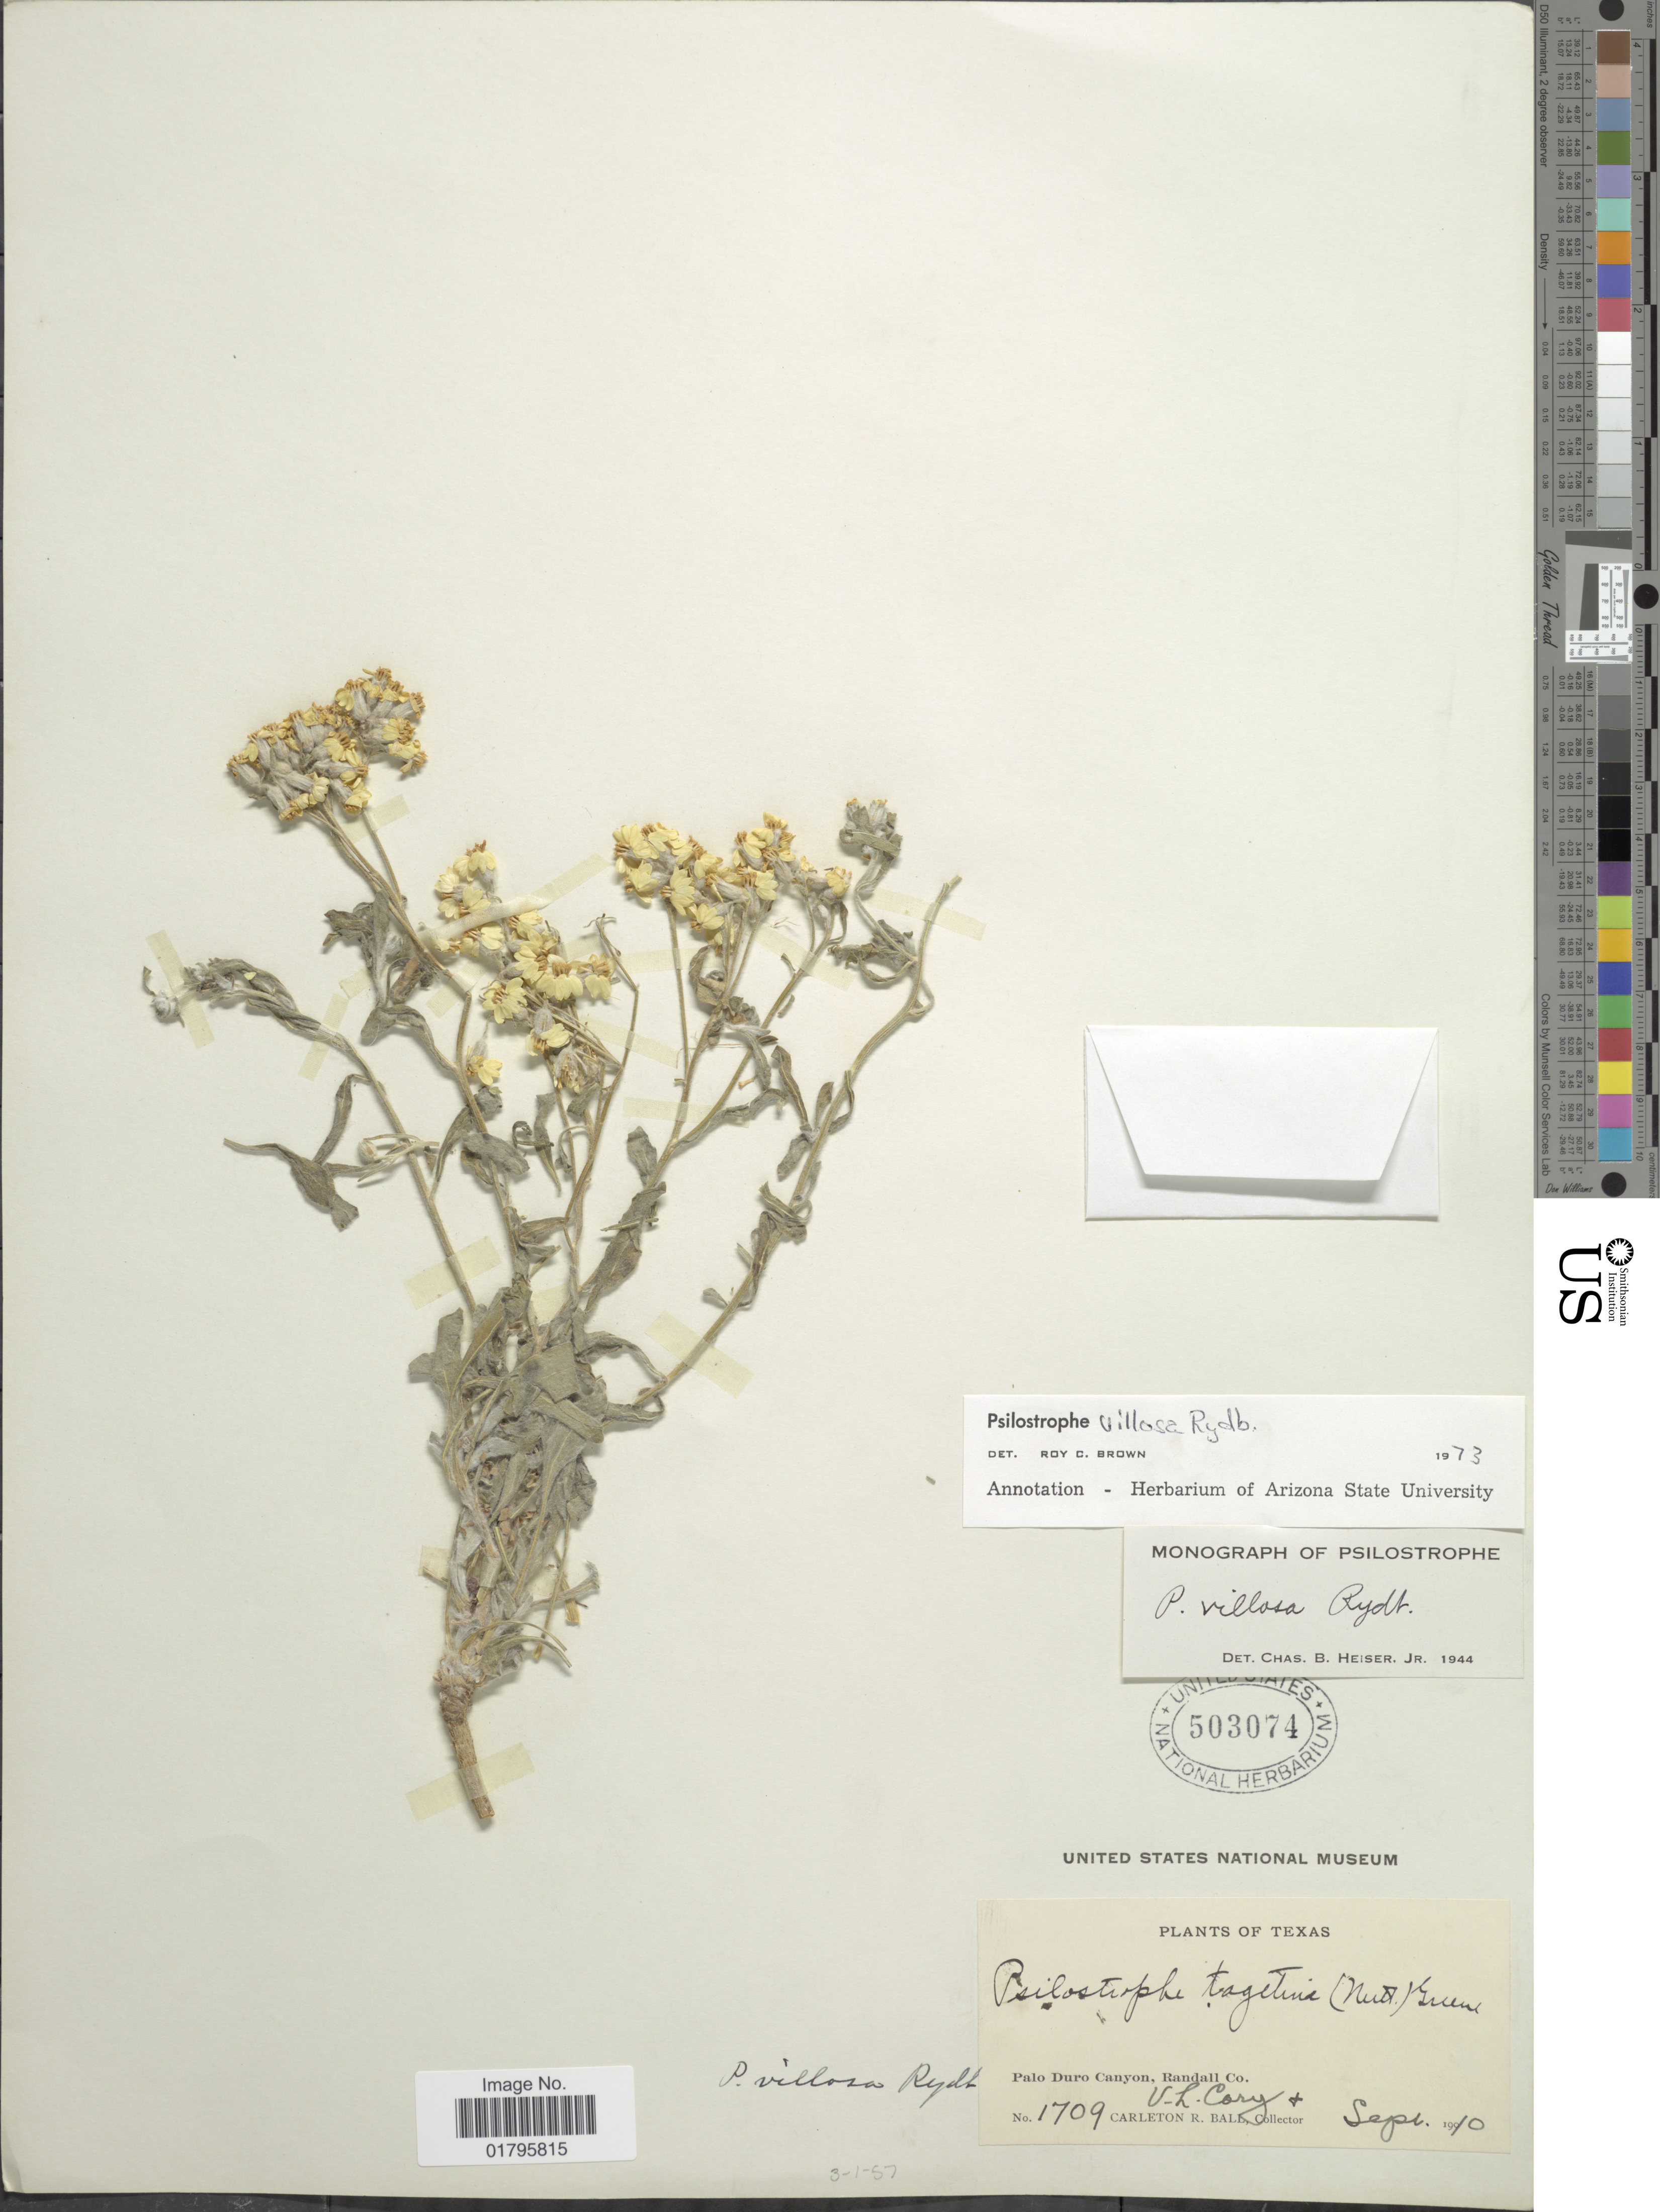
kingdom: Plantae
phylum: Tracheophyta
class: Magnoliopsida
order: Asterales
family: Asteraceae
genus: Psilostrophe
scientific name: Psilostrophe villosa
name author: Rydb. ex Britton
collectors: V. Cory & C. R. Ball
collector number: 1709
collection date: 1910-09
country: United States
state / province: Texas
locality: Palo Duro Canyon, Randall Co.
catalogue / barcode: US 503074